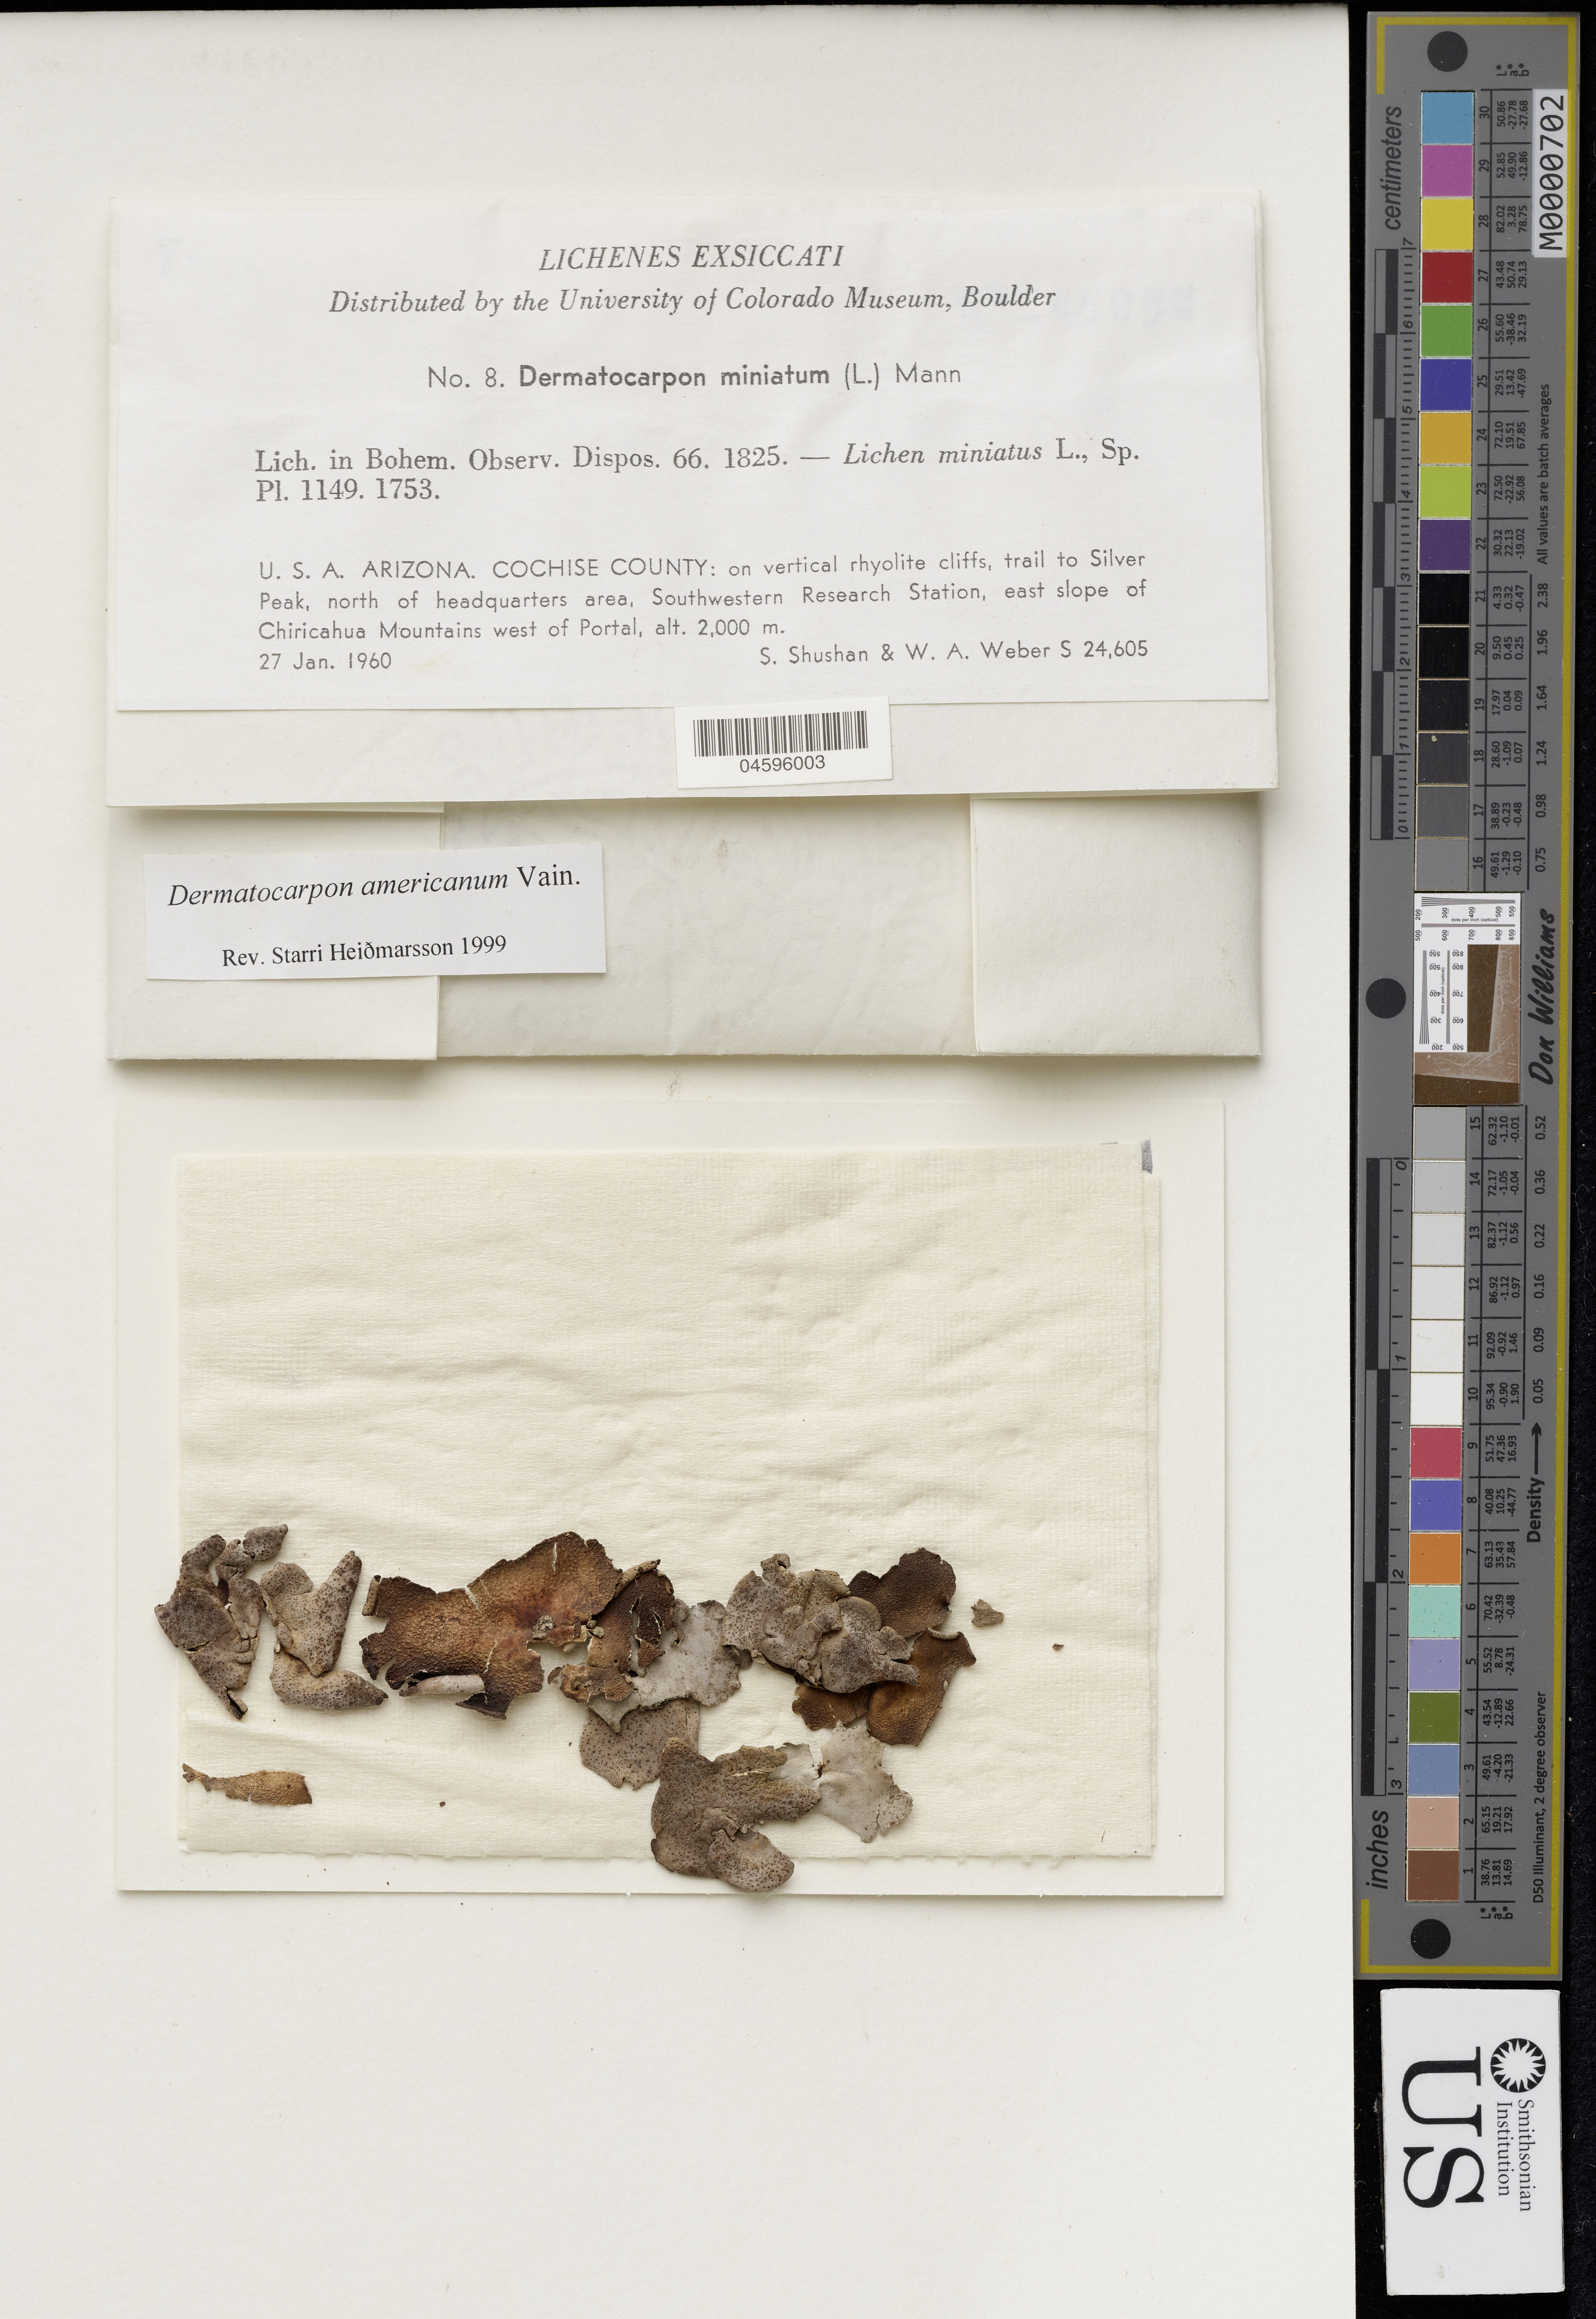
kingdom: Fungi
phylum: Ascomycota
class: Eurotiomycetes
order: Verrucariales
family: Verrucariaceae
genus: Dermatocarpon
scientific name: Dermatocarpon miniatum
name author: (L.) W. Mann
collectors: S. Shushan & W. A. Weber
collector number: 24605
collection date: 1960-01-27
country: United States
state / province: Arizona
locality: COCHISE COUNTY: on vertical rhyolite cliffs, trail to Silver Peak, north of headquarters area. Southwestern Research Station, east slope of Chiricahua Mountains west of Portal.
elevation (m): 2000